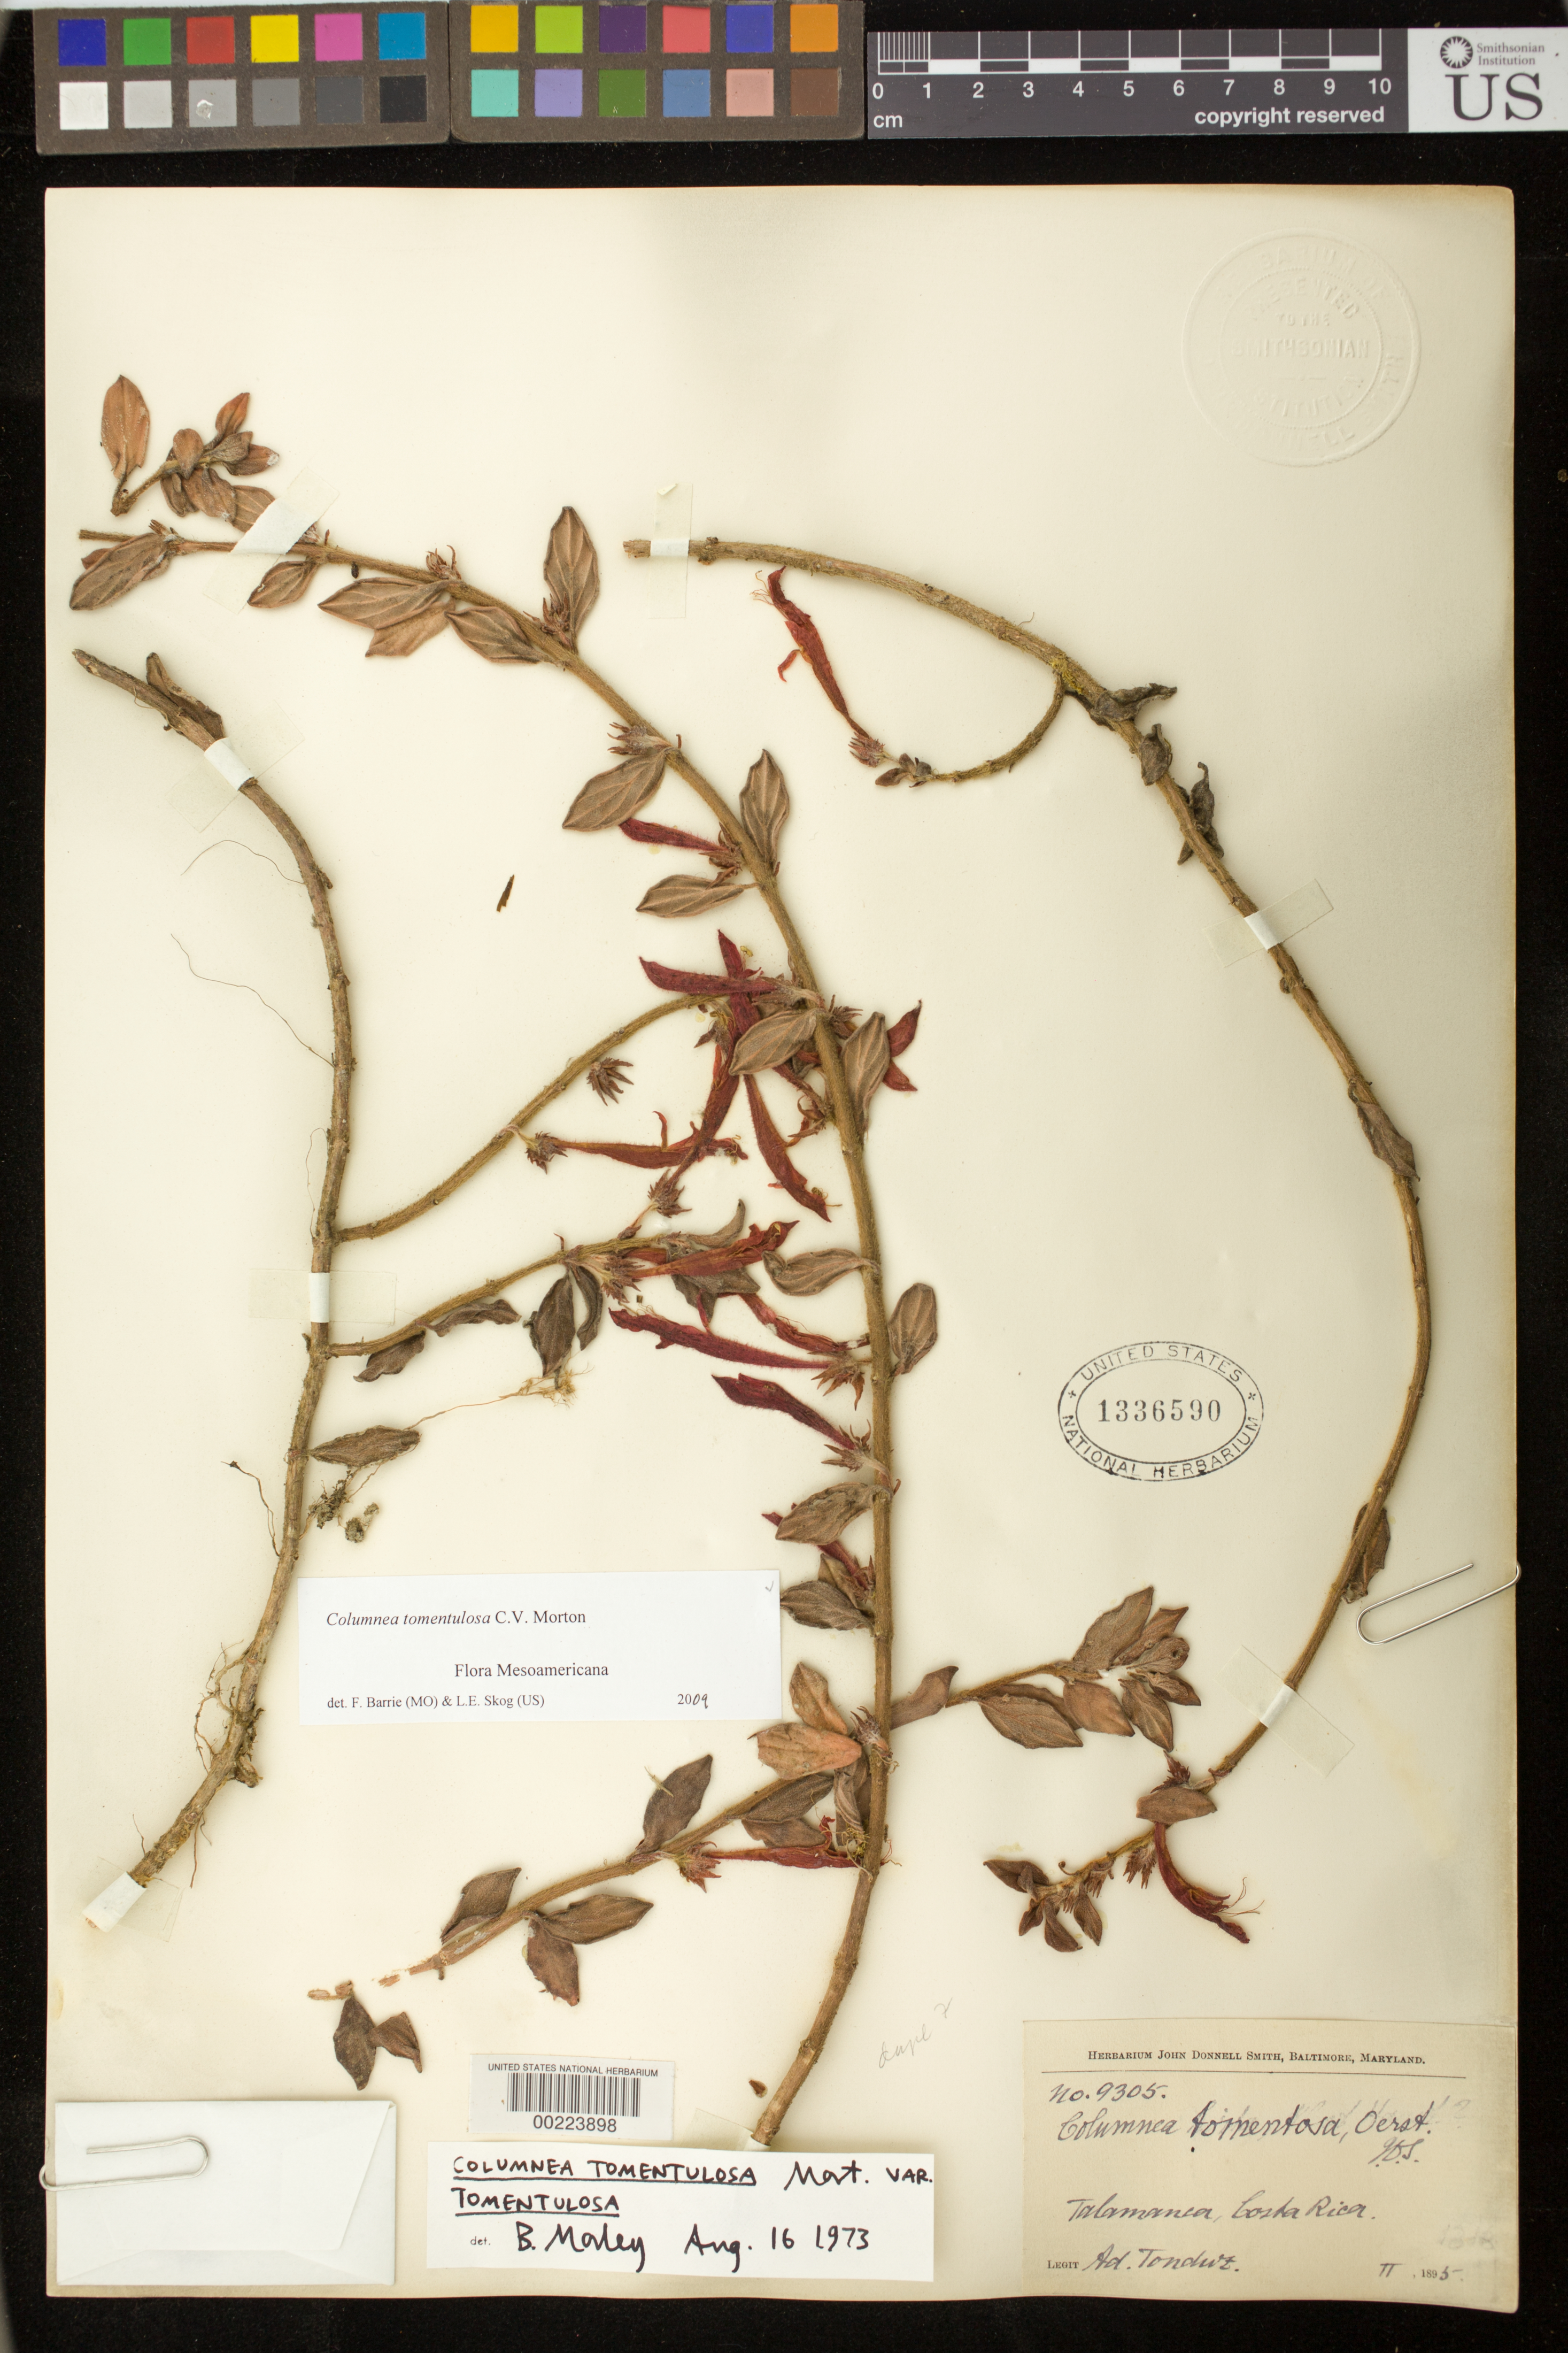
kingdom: Plantae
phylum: Tracheophyta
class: Magnoliopsida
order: Lamiales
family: Gesneriaceae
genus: Columnea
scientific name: Columnea tomentulosa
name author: C.V. Morton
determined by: Barrie, F. R.; Skog, Laurence E.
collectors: A. Tonduz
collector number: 9305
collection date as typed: Feb 1895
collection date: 1895-02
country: Costa Rica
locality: Talamanca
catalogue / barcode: US 1336590